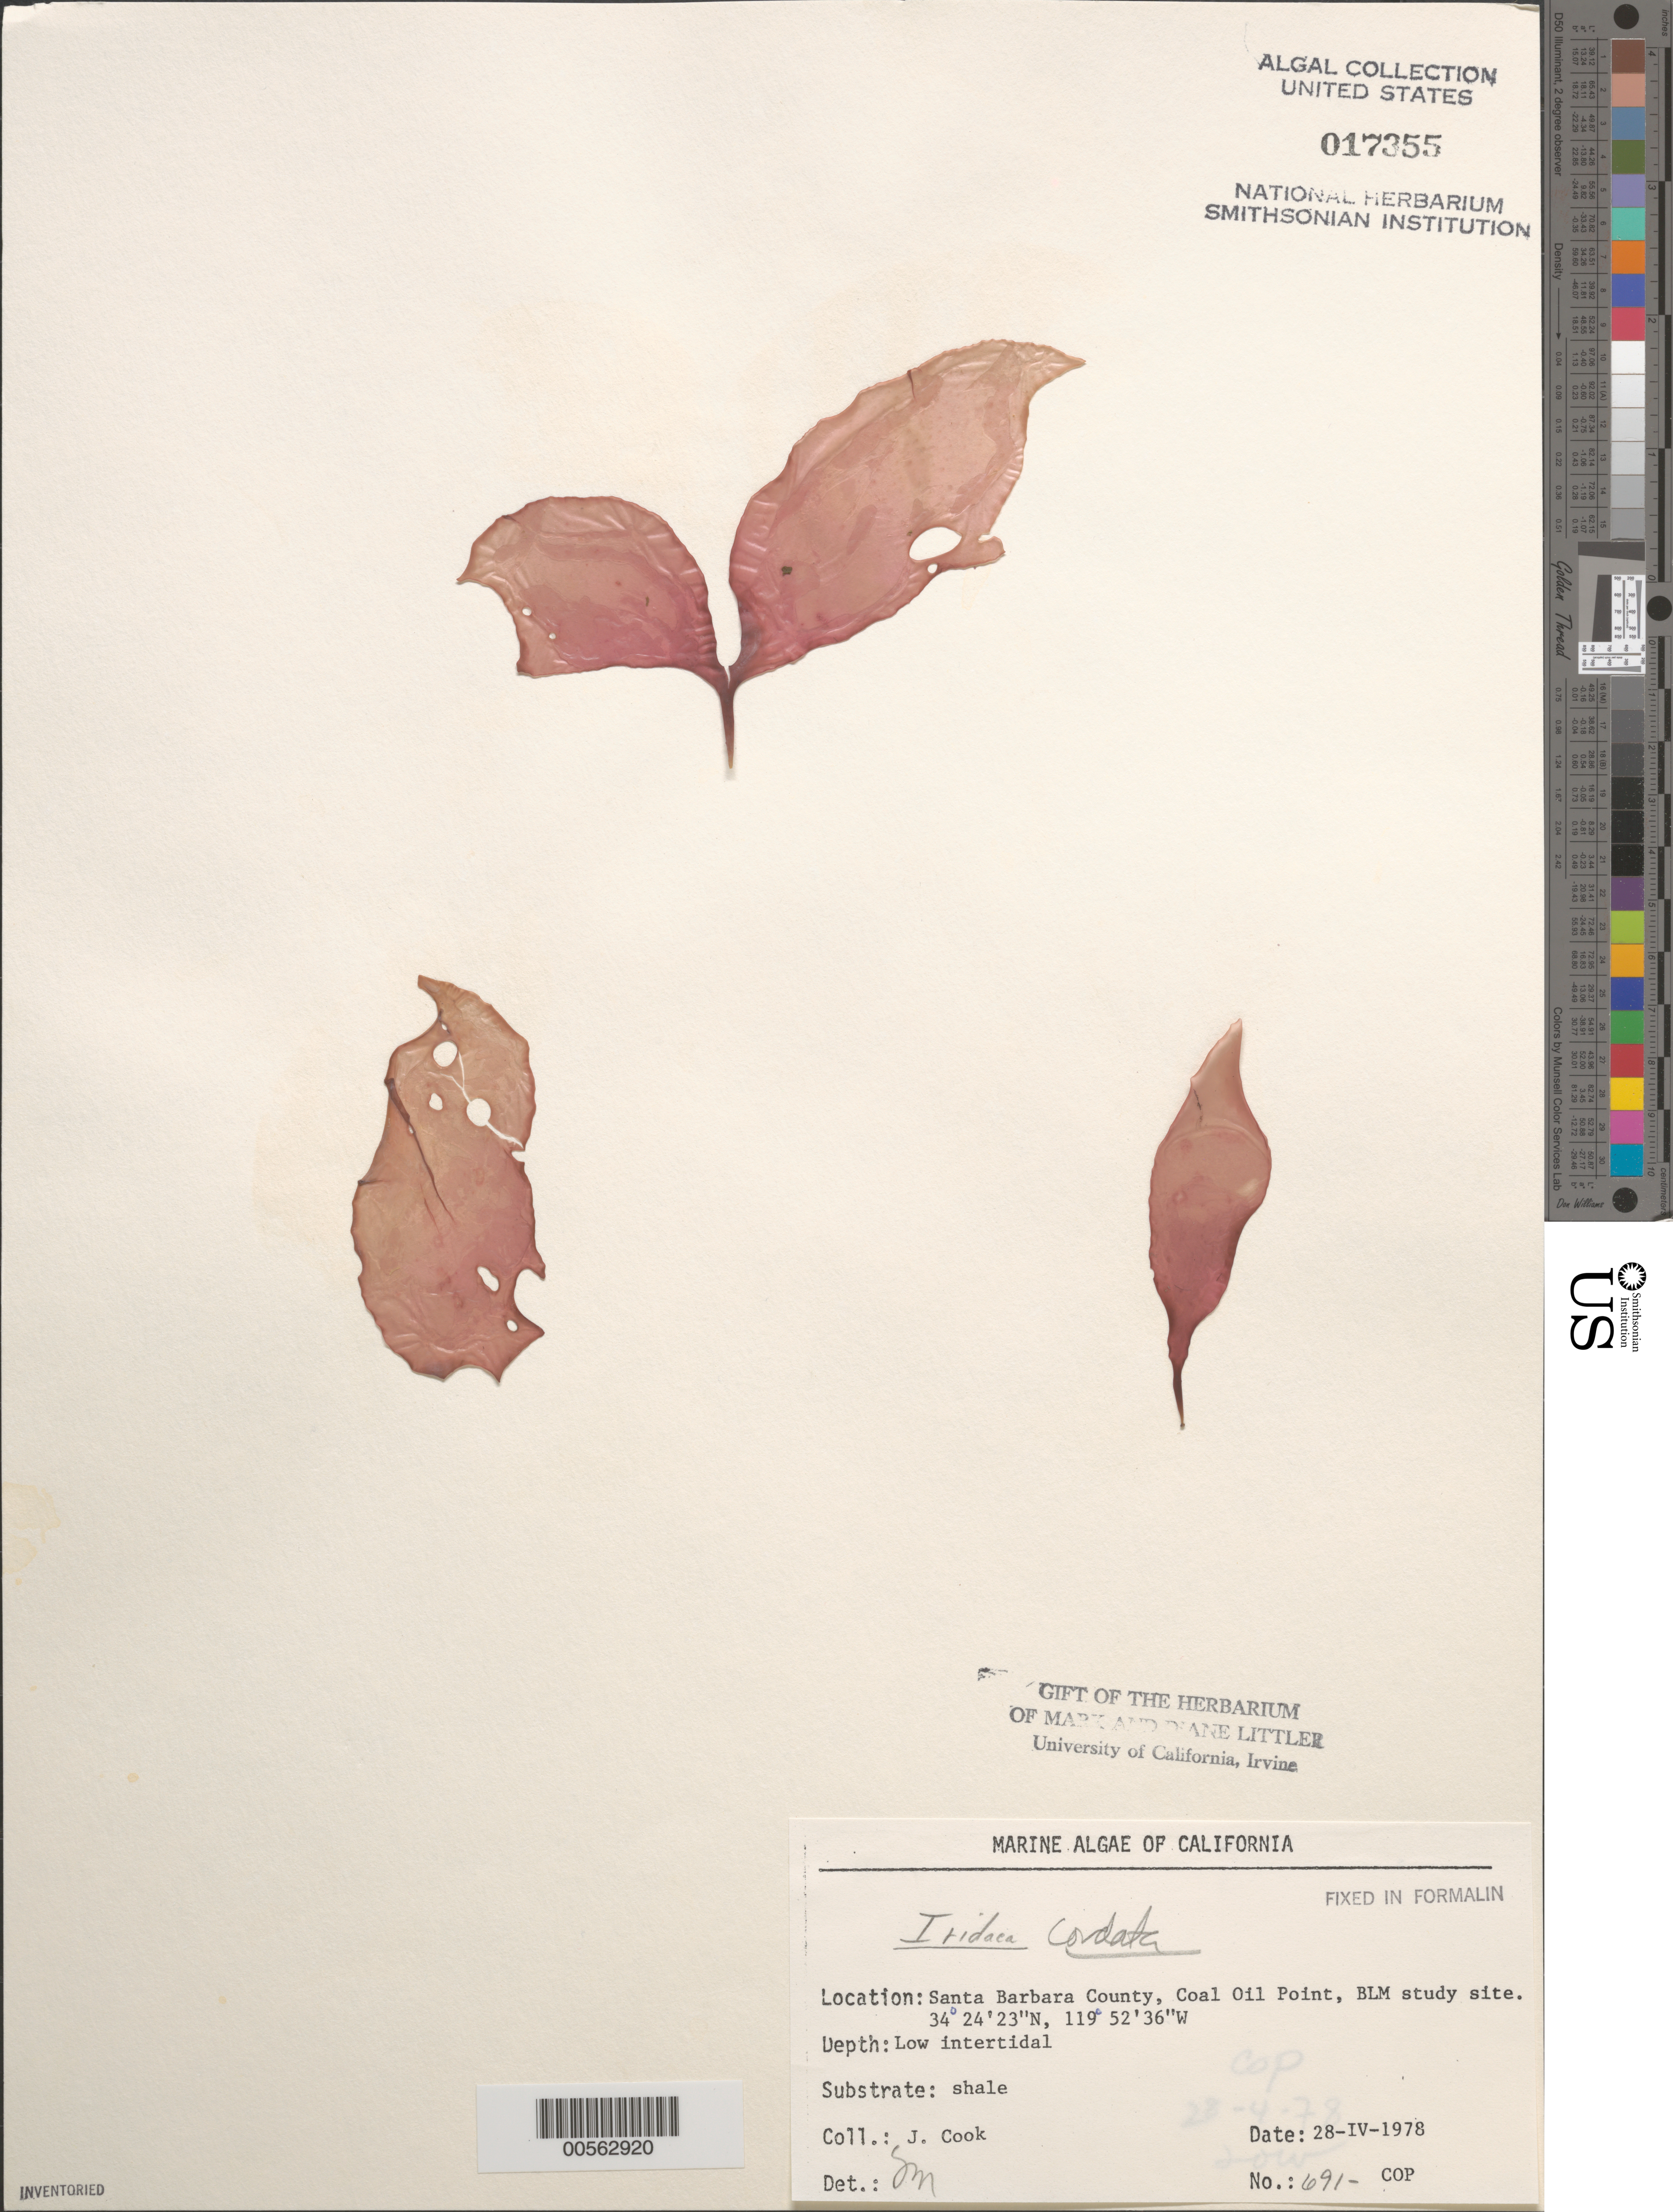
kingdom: Plantae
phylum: Rhodophyta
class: Florideophyceae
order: Gigartinales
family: Gigartinaceae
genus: Iridaea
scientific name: Iridaea cordata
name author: (Turner) Bory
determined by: Murray, S. N.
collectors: J. Cook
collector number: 691-cop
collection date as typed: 28 Apr 1978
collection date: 1978-04-28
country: United States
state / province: California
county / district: Santa Barbara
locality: Coal Oil Point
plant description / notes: BLM-SOCALBIGHT Rocky Intertidal Survey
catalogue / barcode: US 17355